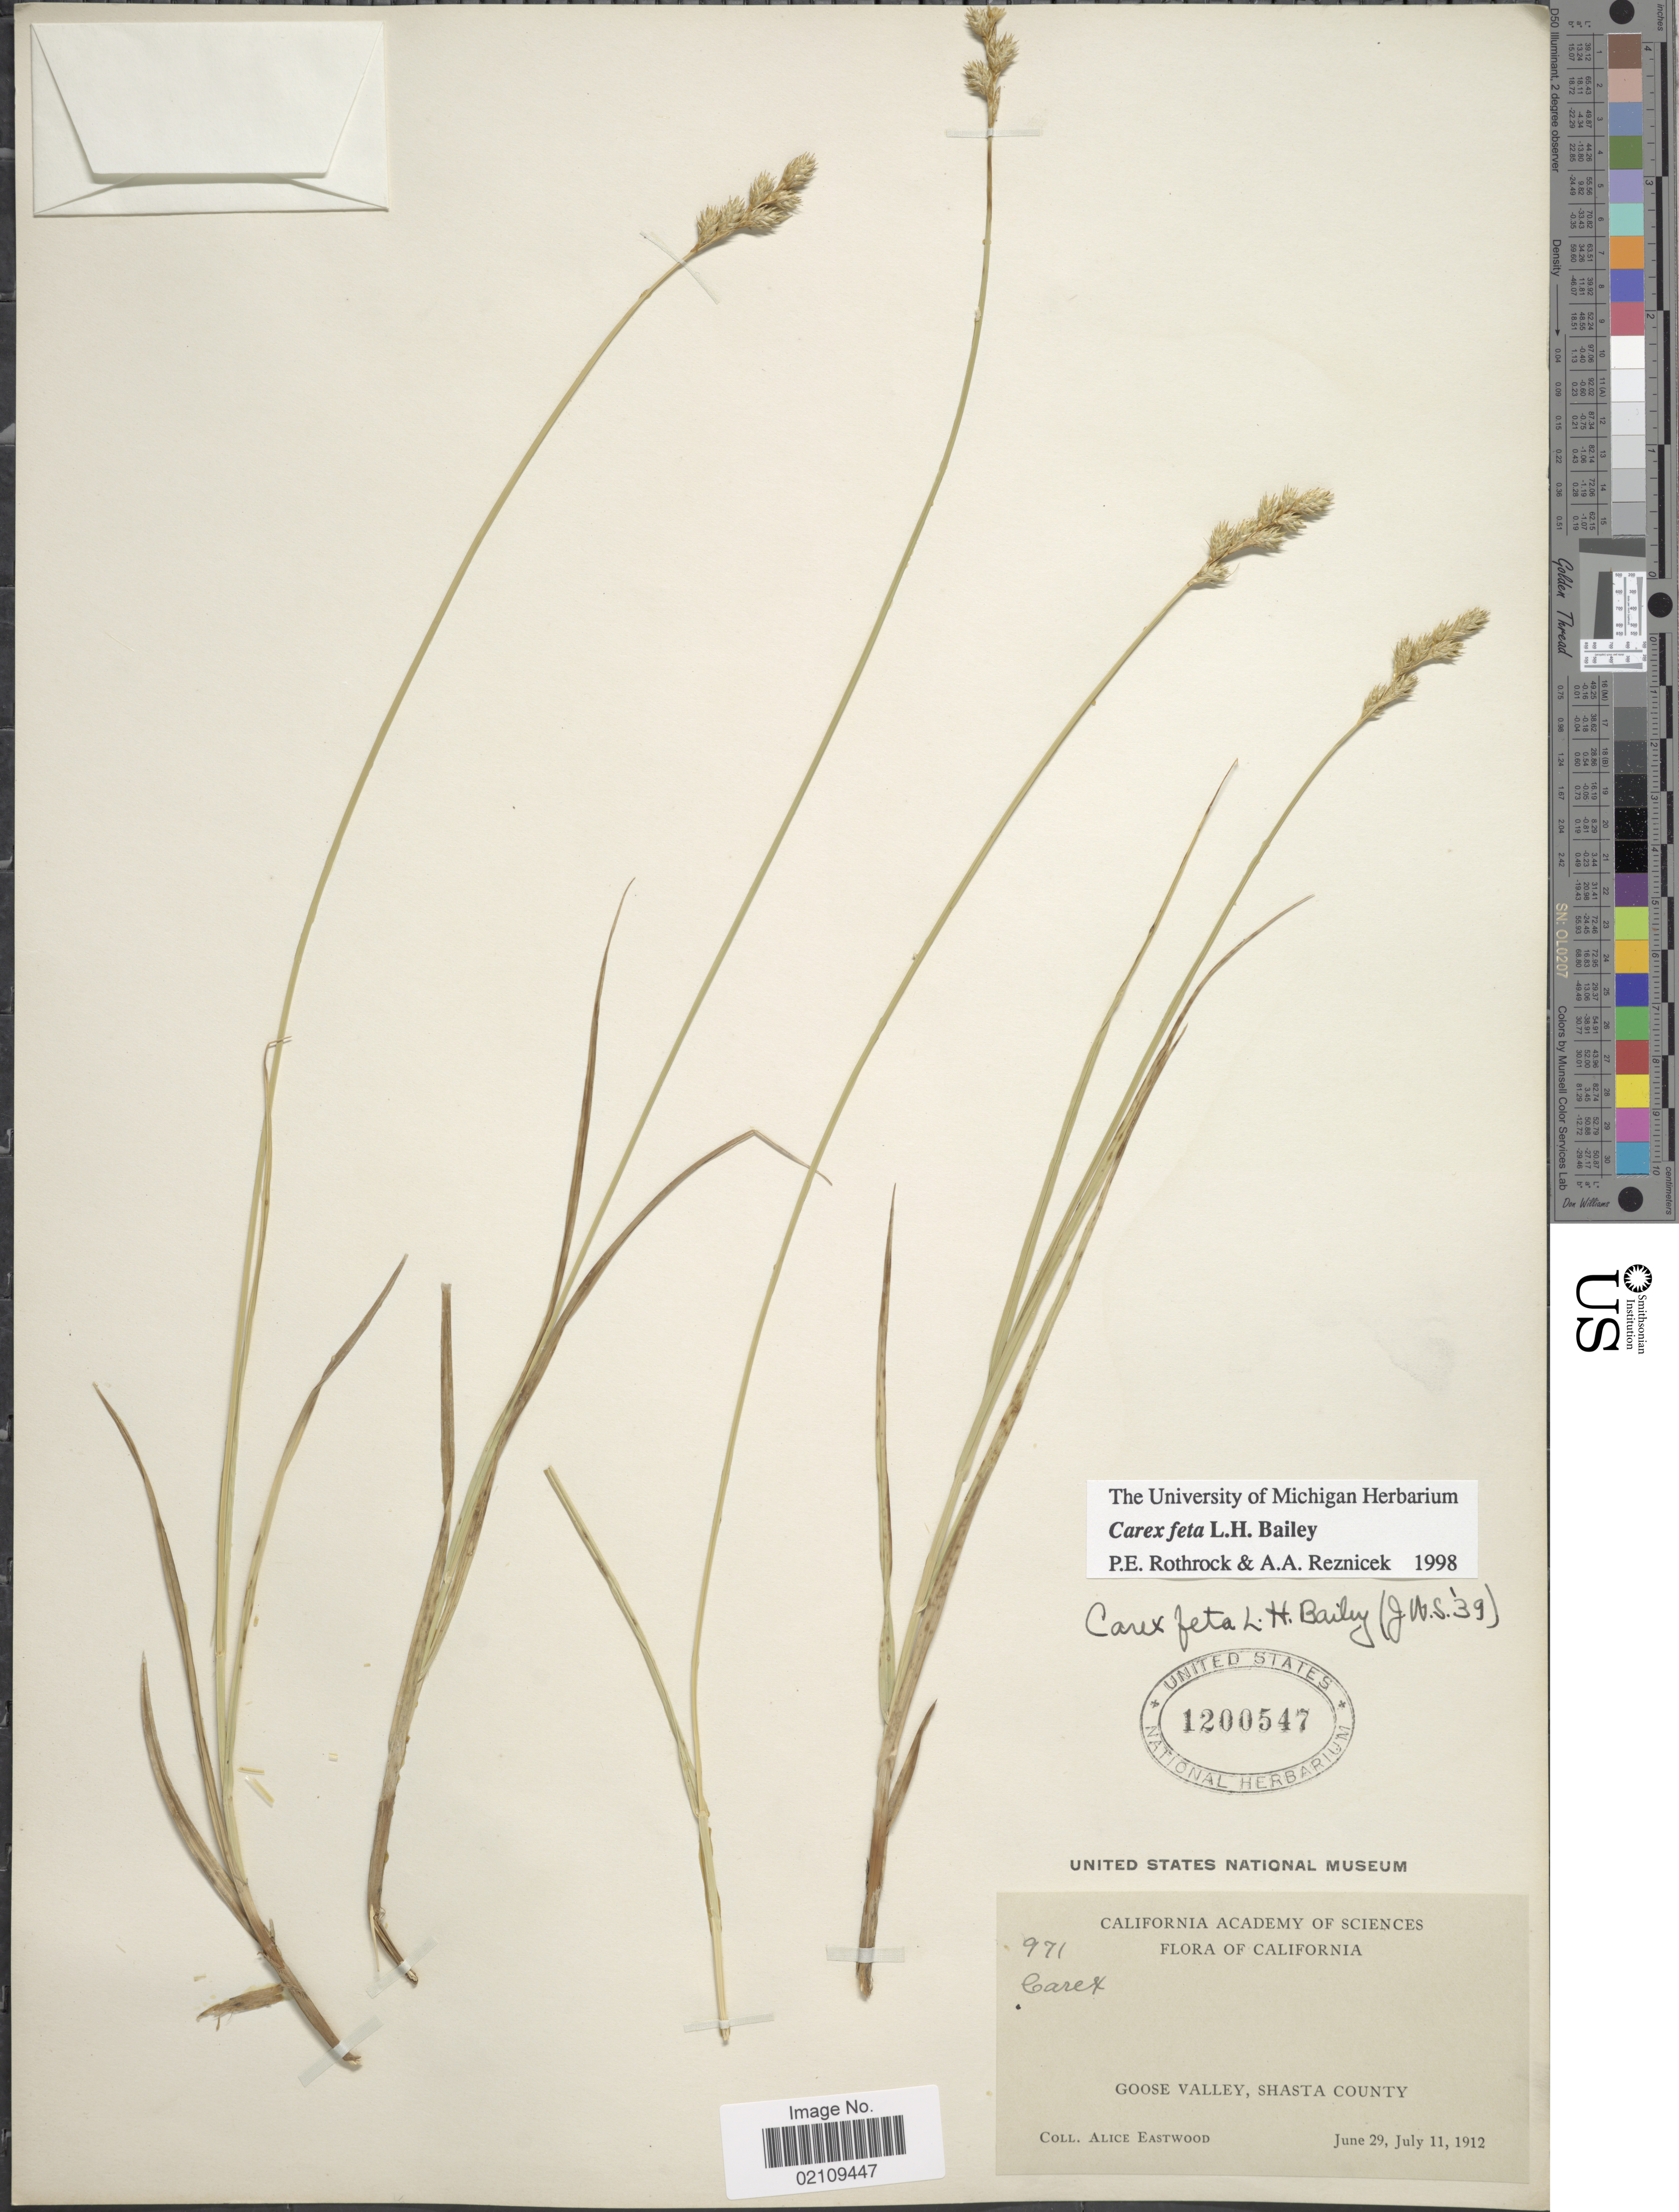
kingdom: Plantae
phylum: Tracheophyta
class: Liliopsida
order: Poales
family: Cyperaceae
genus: Carex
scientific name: Carex feta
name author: L.H. Bailey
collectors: A. Eastwood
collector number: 971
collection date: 1912-06-29/1912-07-11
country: United States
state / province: California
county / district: Shasta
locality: Goose Valley, Shasta County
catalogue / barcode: US 1200547